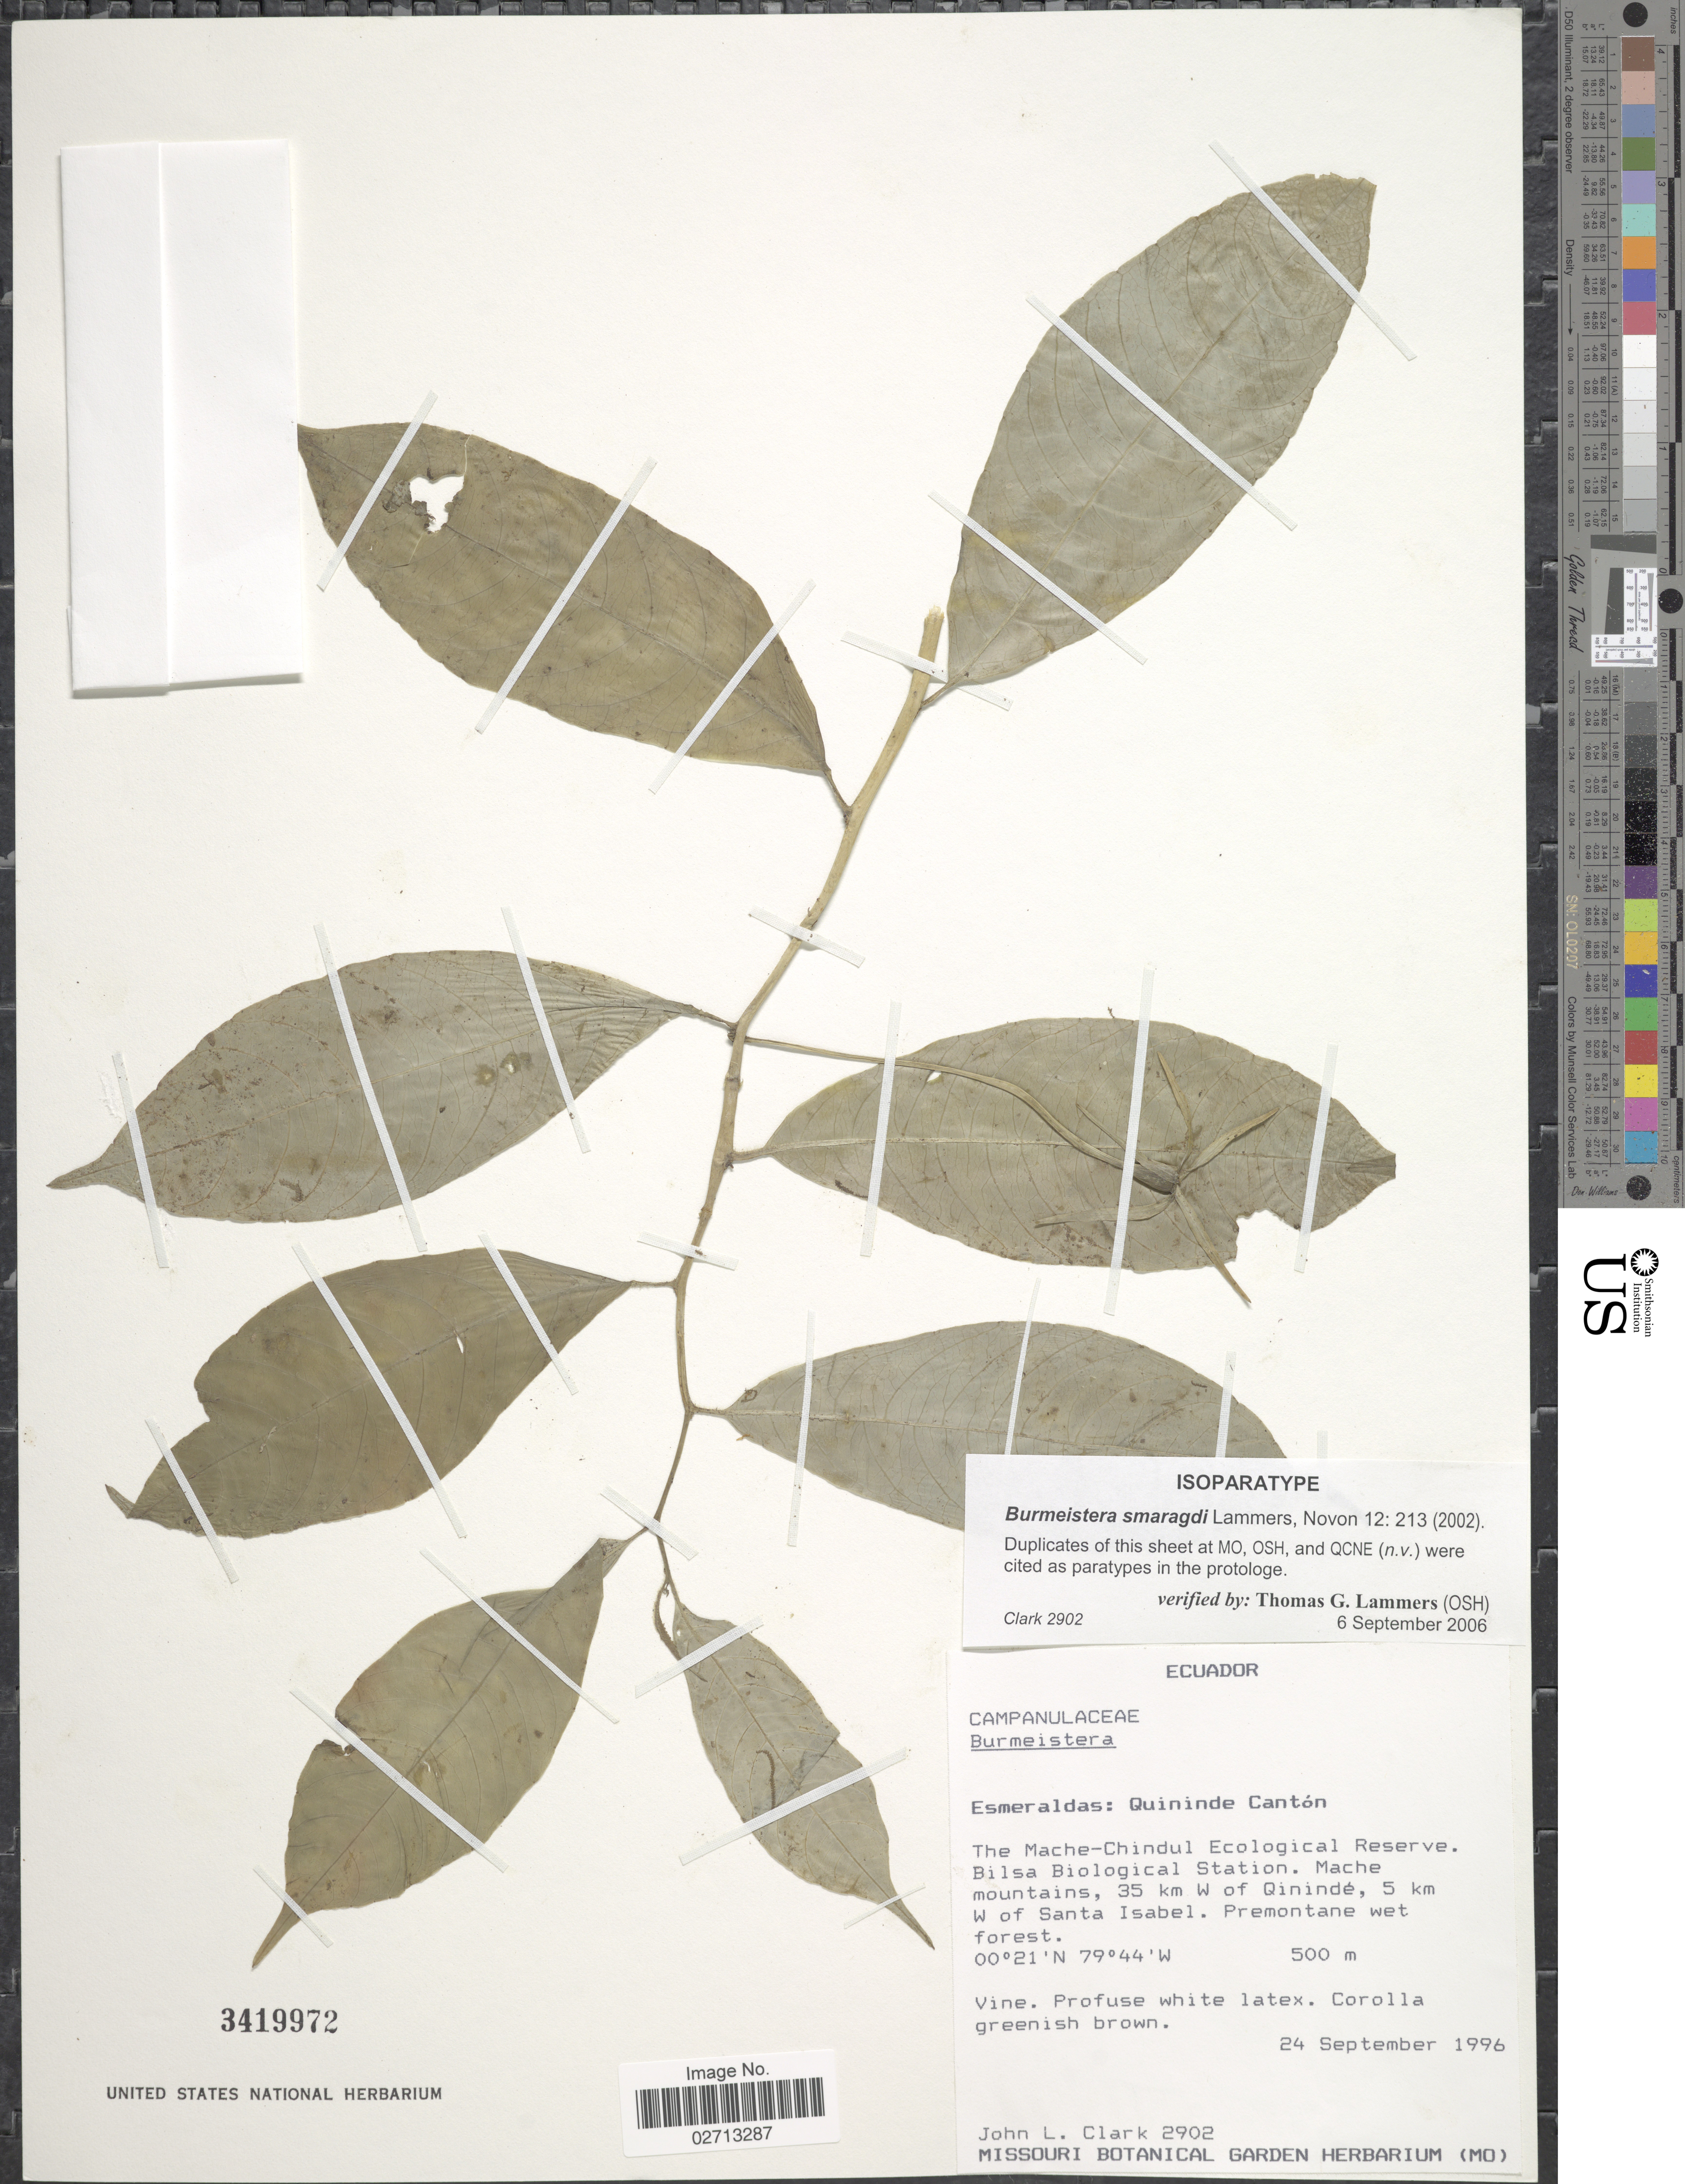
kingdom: Plantae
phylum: Tracheophyta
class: Magnoliopsida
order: Asterales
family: Campanulaceae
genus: Burmeistera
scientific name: Burmeistera smaragdi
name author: Lammers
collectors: J. L. Clark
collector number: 2902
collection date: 1996-09-24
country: Ecuador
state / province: Esmeraldas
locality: Quininde Cantón. The Mache-Chindul Ecological Reserve. Bilsa Biological Station. Mache mountains, 35 km W of Quinindé, 5 km W of Santa Isabel.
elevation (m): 500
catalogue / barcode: US 3419972